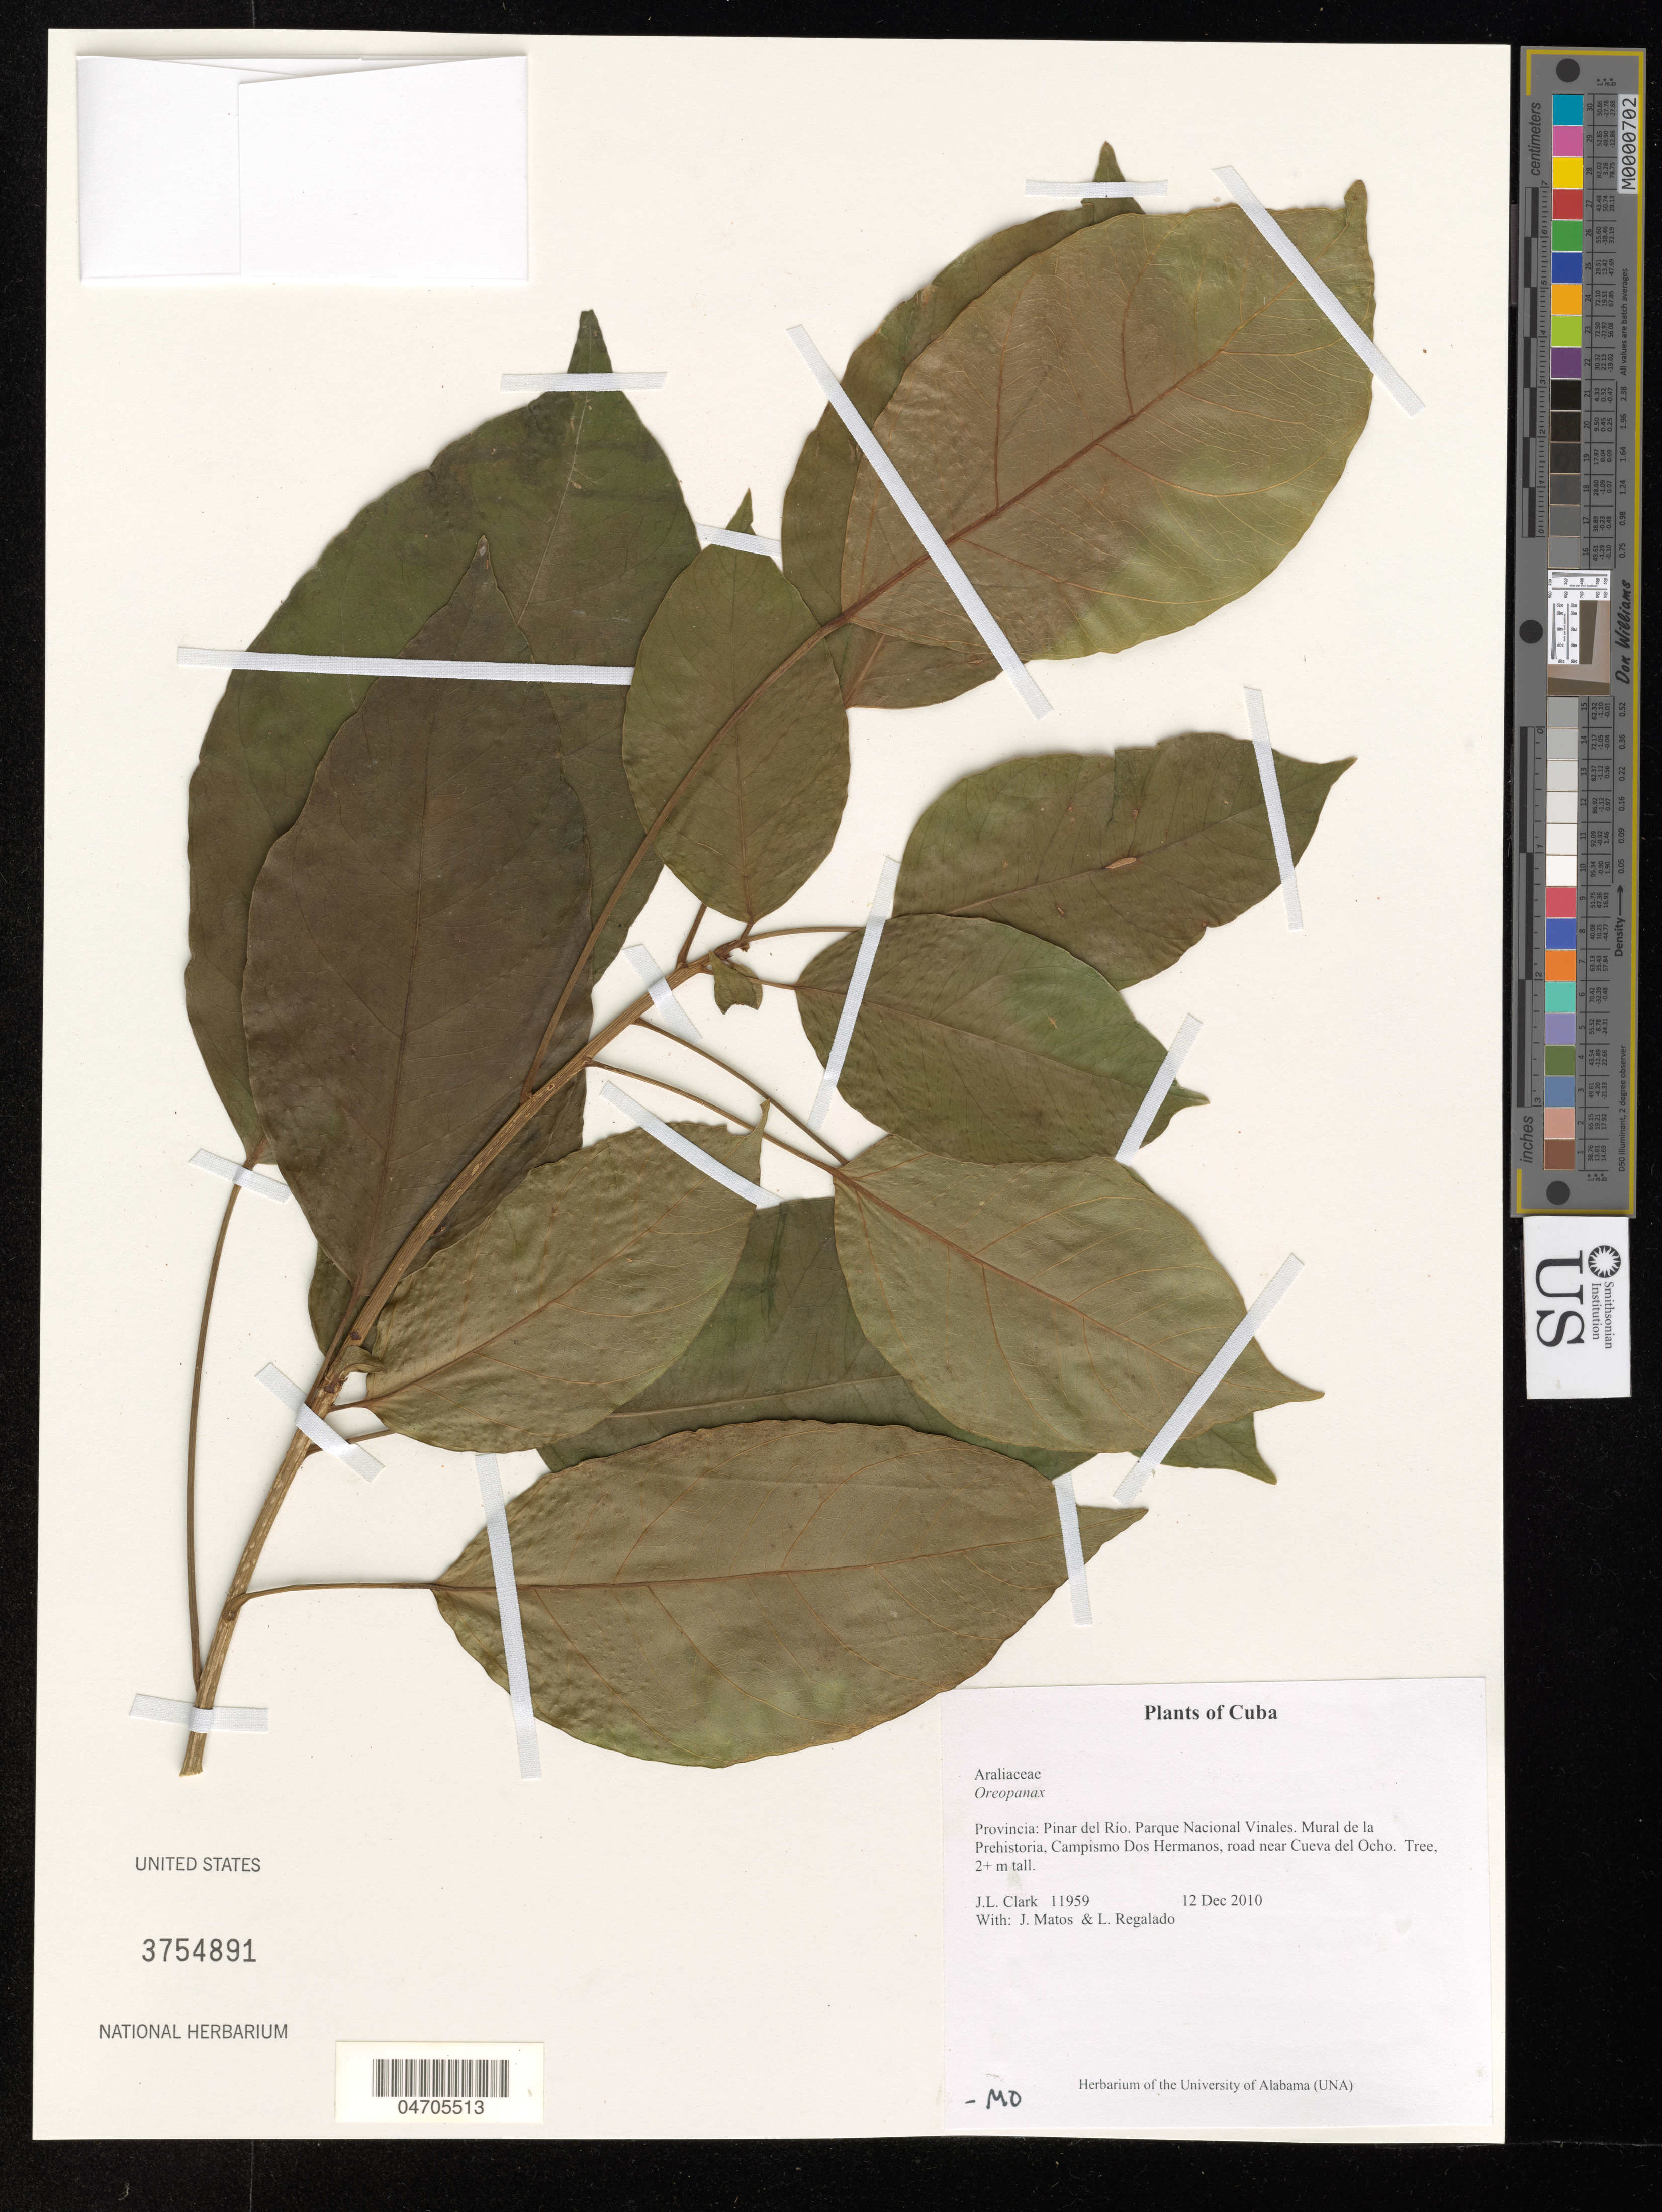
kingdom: Plantae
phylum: Tracheophyta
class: Magnoliopsida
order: Apiales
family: Araliaceae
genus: Oreopanax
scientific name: Oreopanax sp.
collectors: J. L. Clark, J. Matos & L. Regalado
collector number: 11959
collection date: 2010-12-12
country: Cuba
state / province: Pinar del Río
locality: Parque Nacional Vinales. Mural de la Prehistoria, Campismo Dos Hermanos, road near Cueva del Ocho.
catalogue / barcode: US 3754891